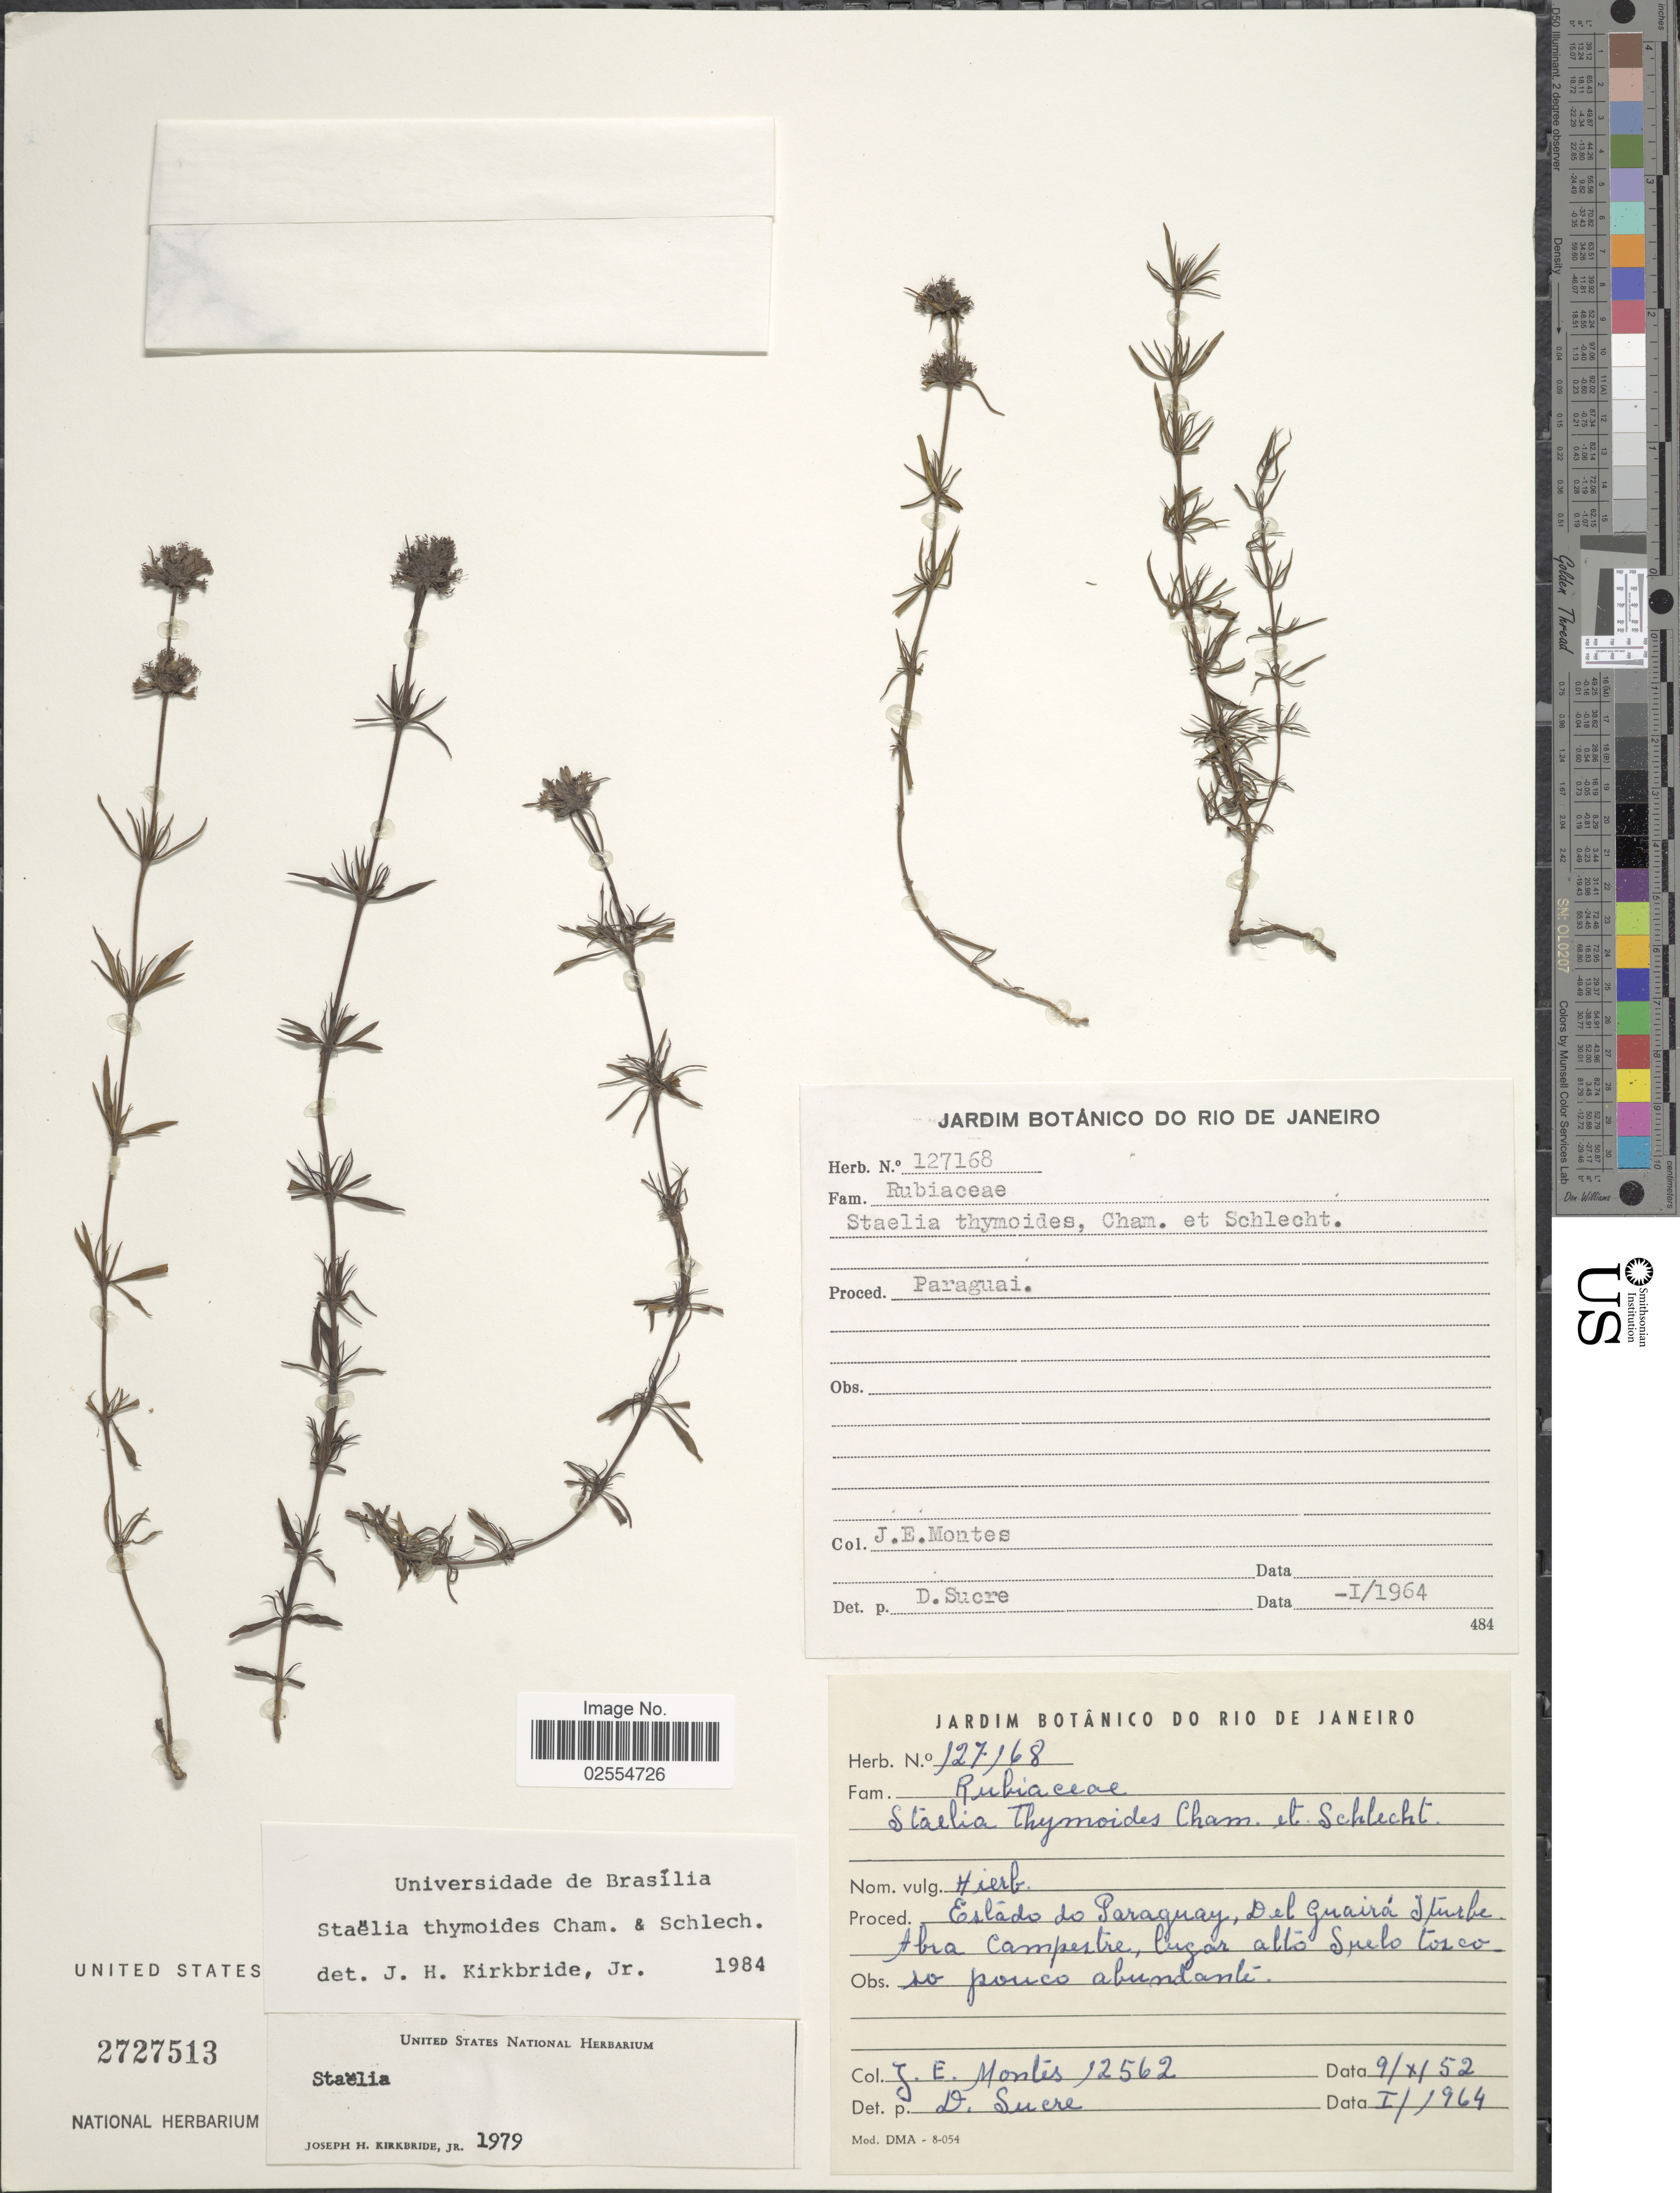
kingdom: Plantae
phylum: Tracheophyta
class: Magnoliopsida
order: Gentianales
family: Rubiaceae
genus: Staelia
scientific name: Staelia thymoides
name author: Cham. & Schltdl.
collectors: J. E. Montes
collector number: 12562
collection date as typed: Transcribed d/m/y: 9/10/52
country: Paraguay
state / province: Guaira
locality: Estado de Paraguay, Iturbe Abra campestre, lugar alto Suelo tosci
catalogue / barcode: US 2727513